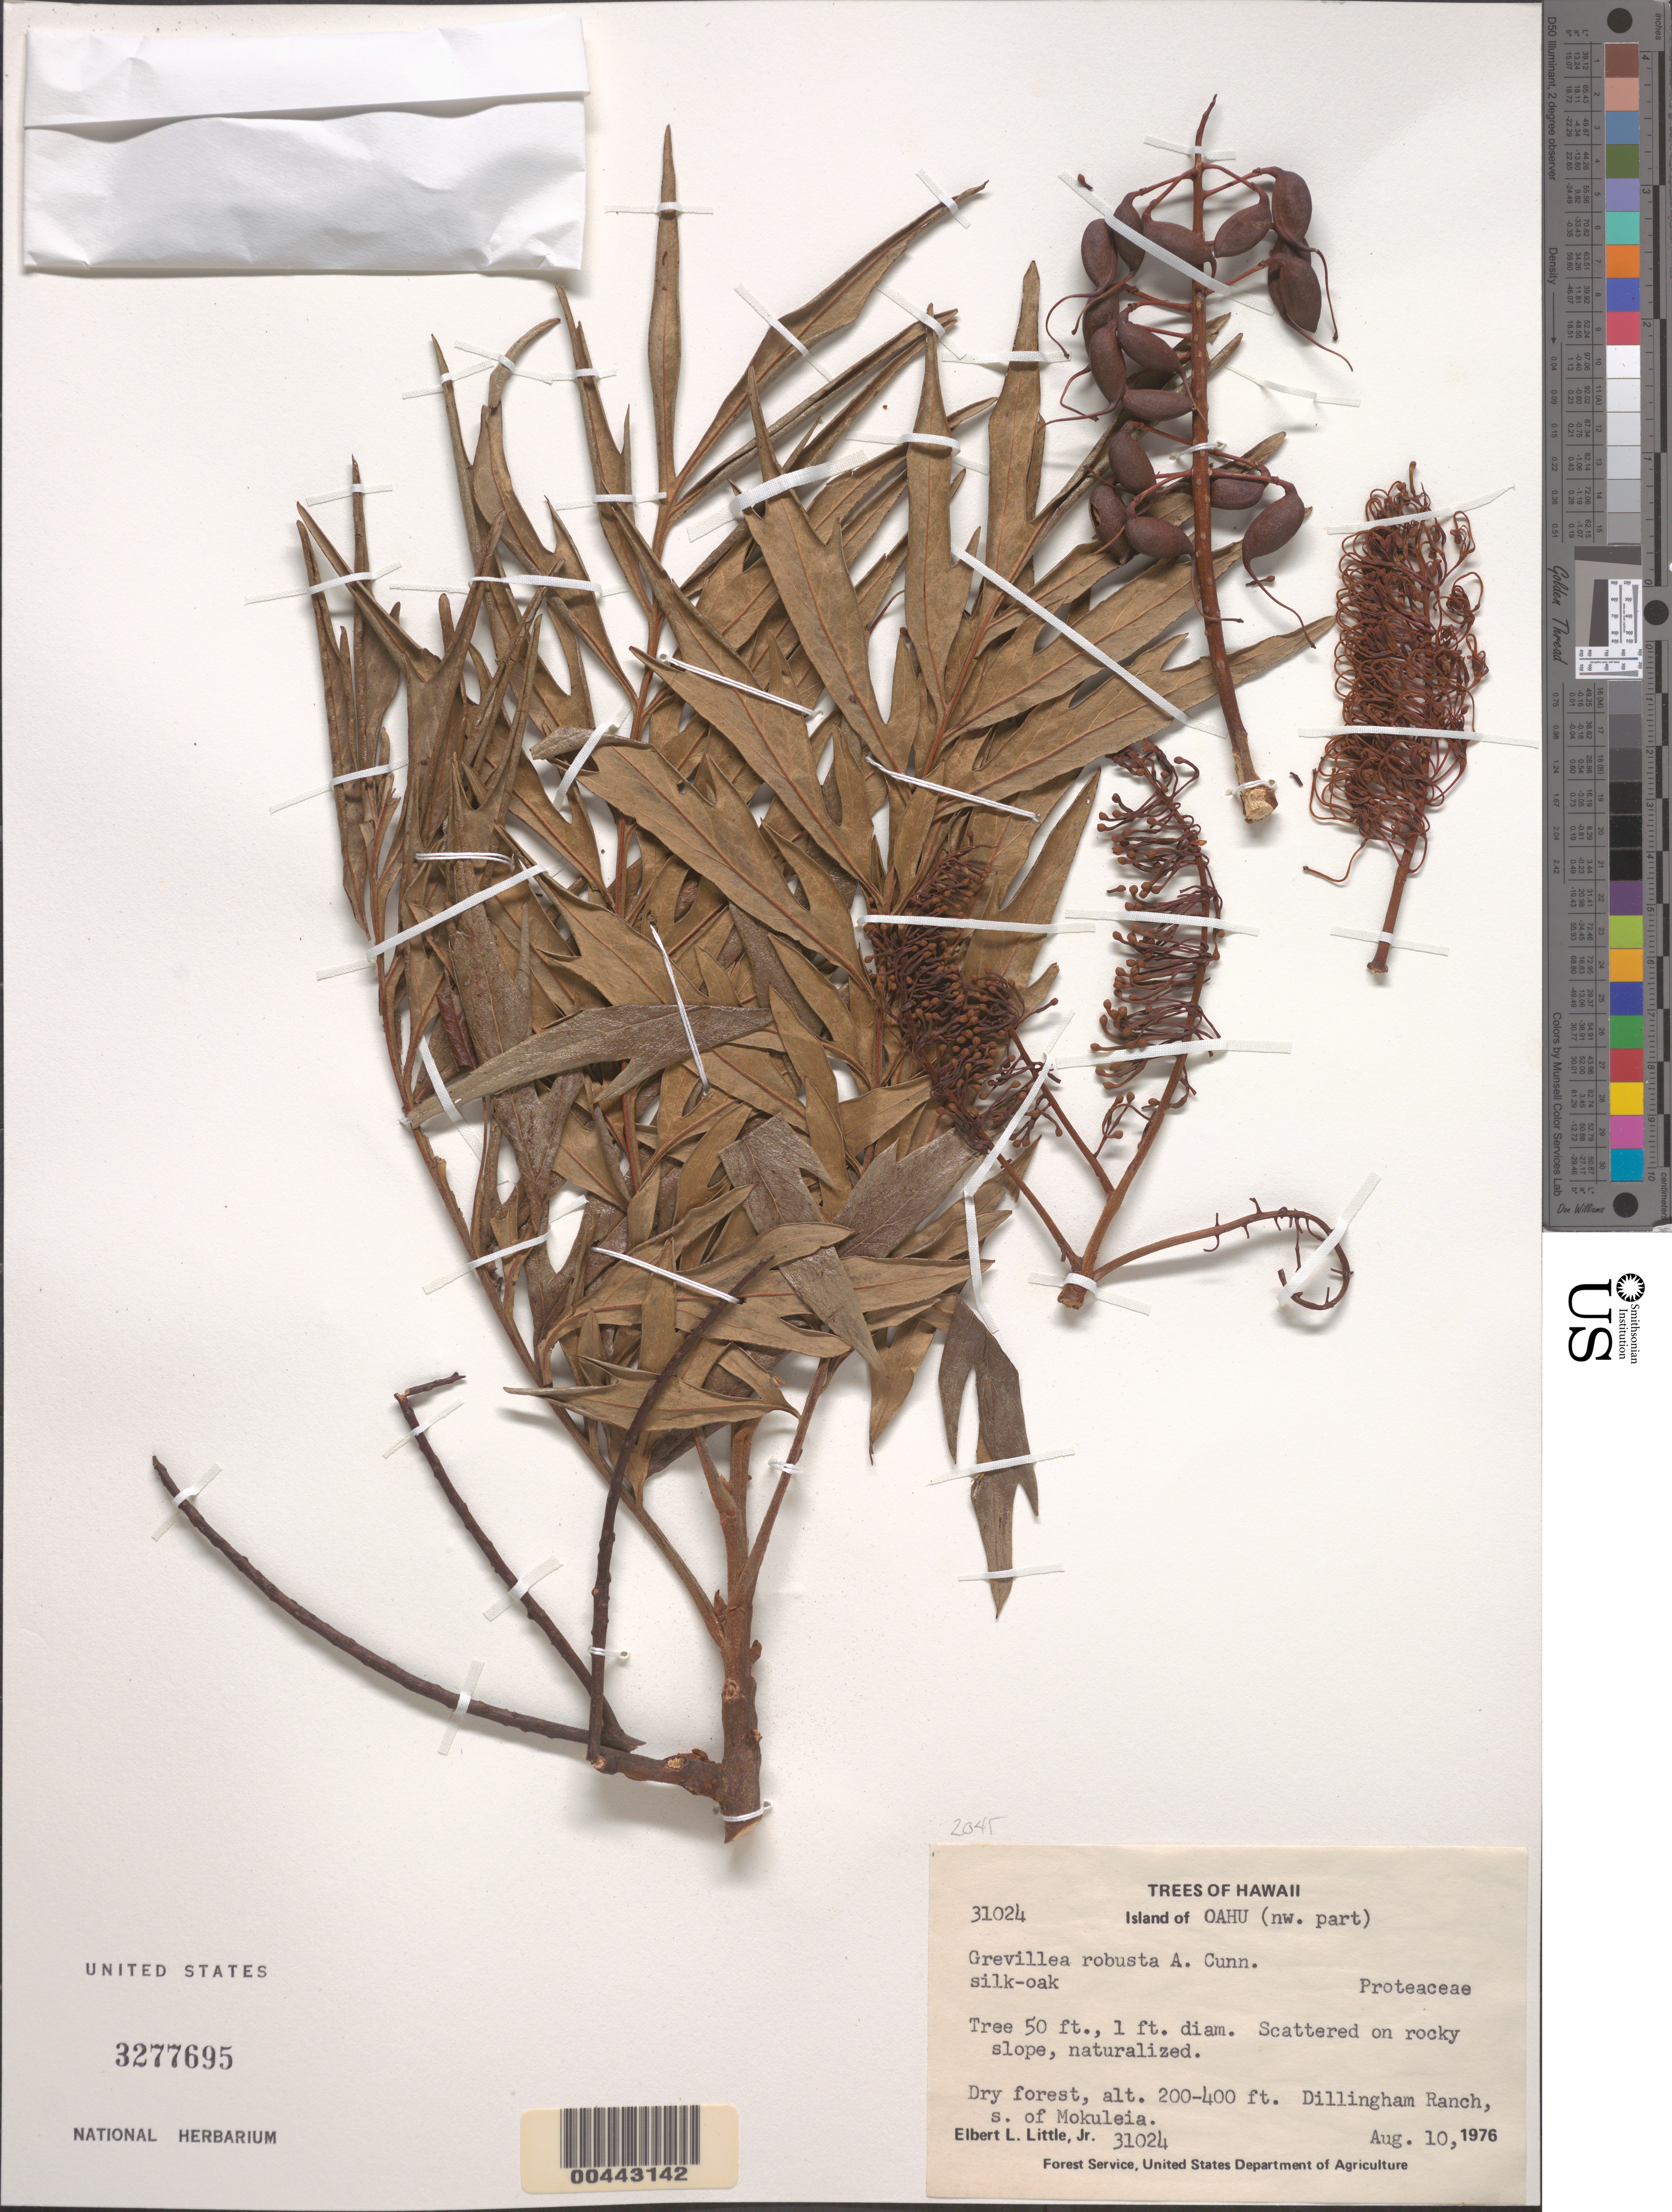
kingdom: Plantae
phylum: Tracheophyta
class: Magnoliopsida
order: Proteales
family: Proteaceae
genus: Grevillea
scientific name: Grevillea robusta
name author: A. Cunn.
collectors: E. L. Little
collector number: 31024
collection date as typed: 10 Aug 1976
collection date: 1976-08-10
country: United States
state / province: Hawaii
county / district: Honolulu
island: Oahu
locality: NW part of Oahu, Dillingham Ranch, S of Mokuleia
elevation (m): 61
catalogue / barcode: US 3277695